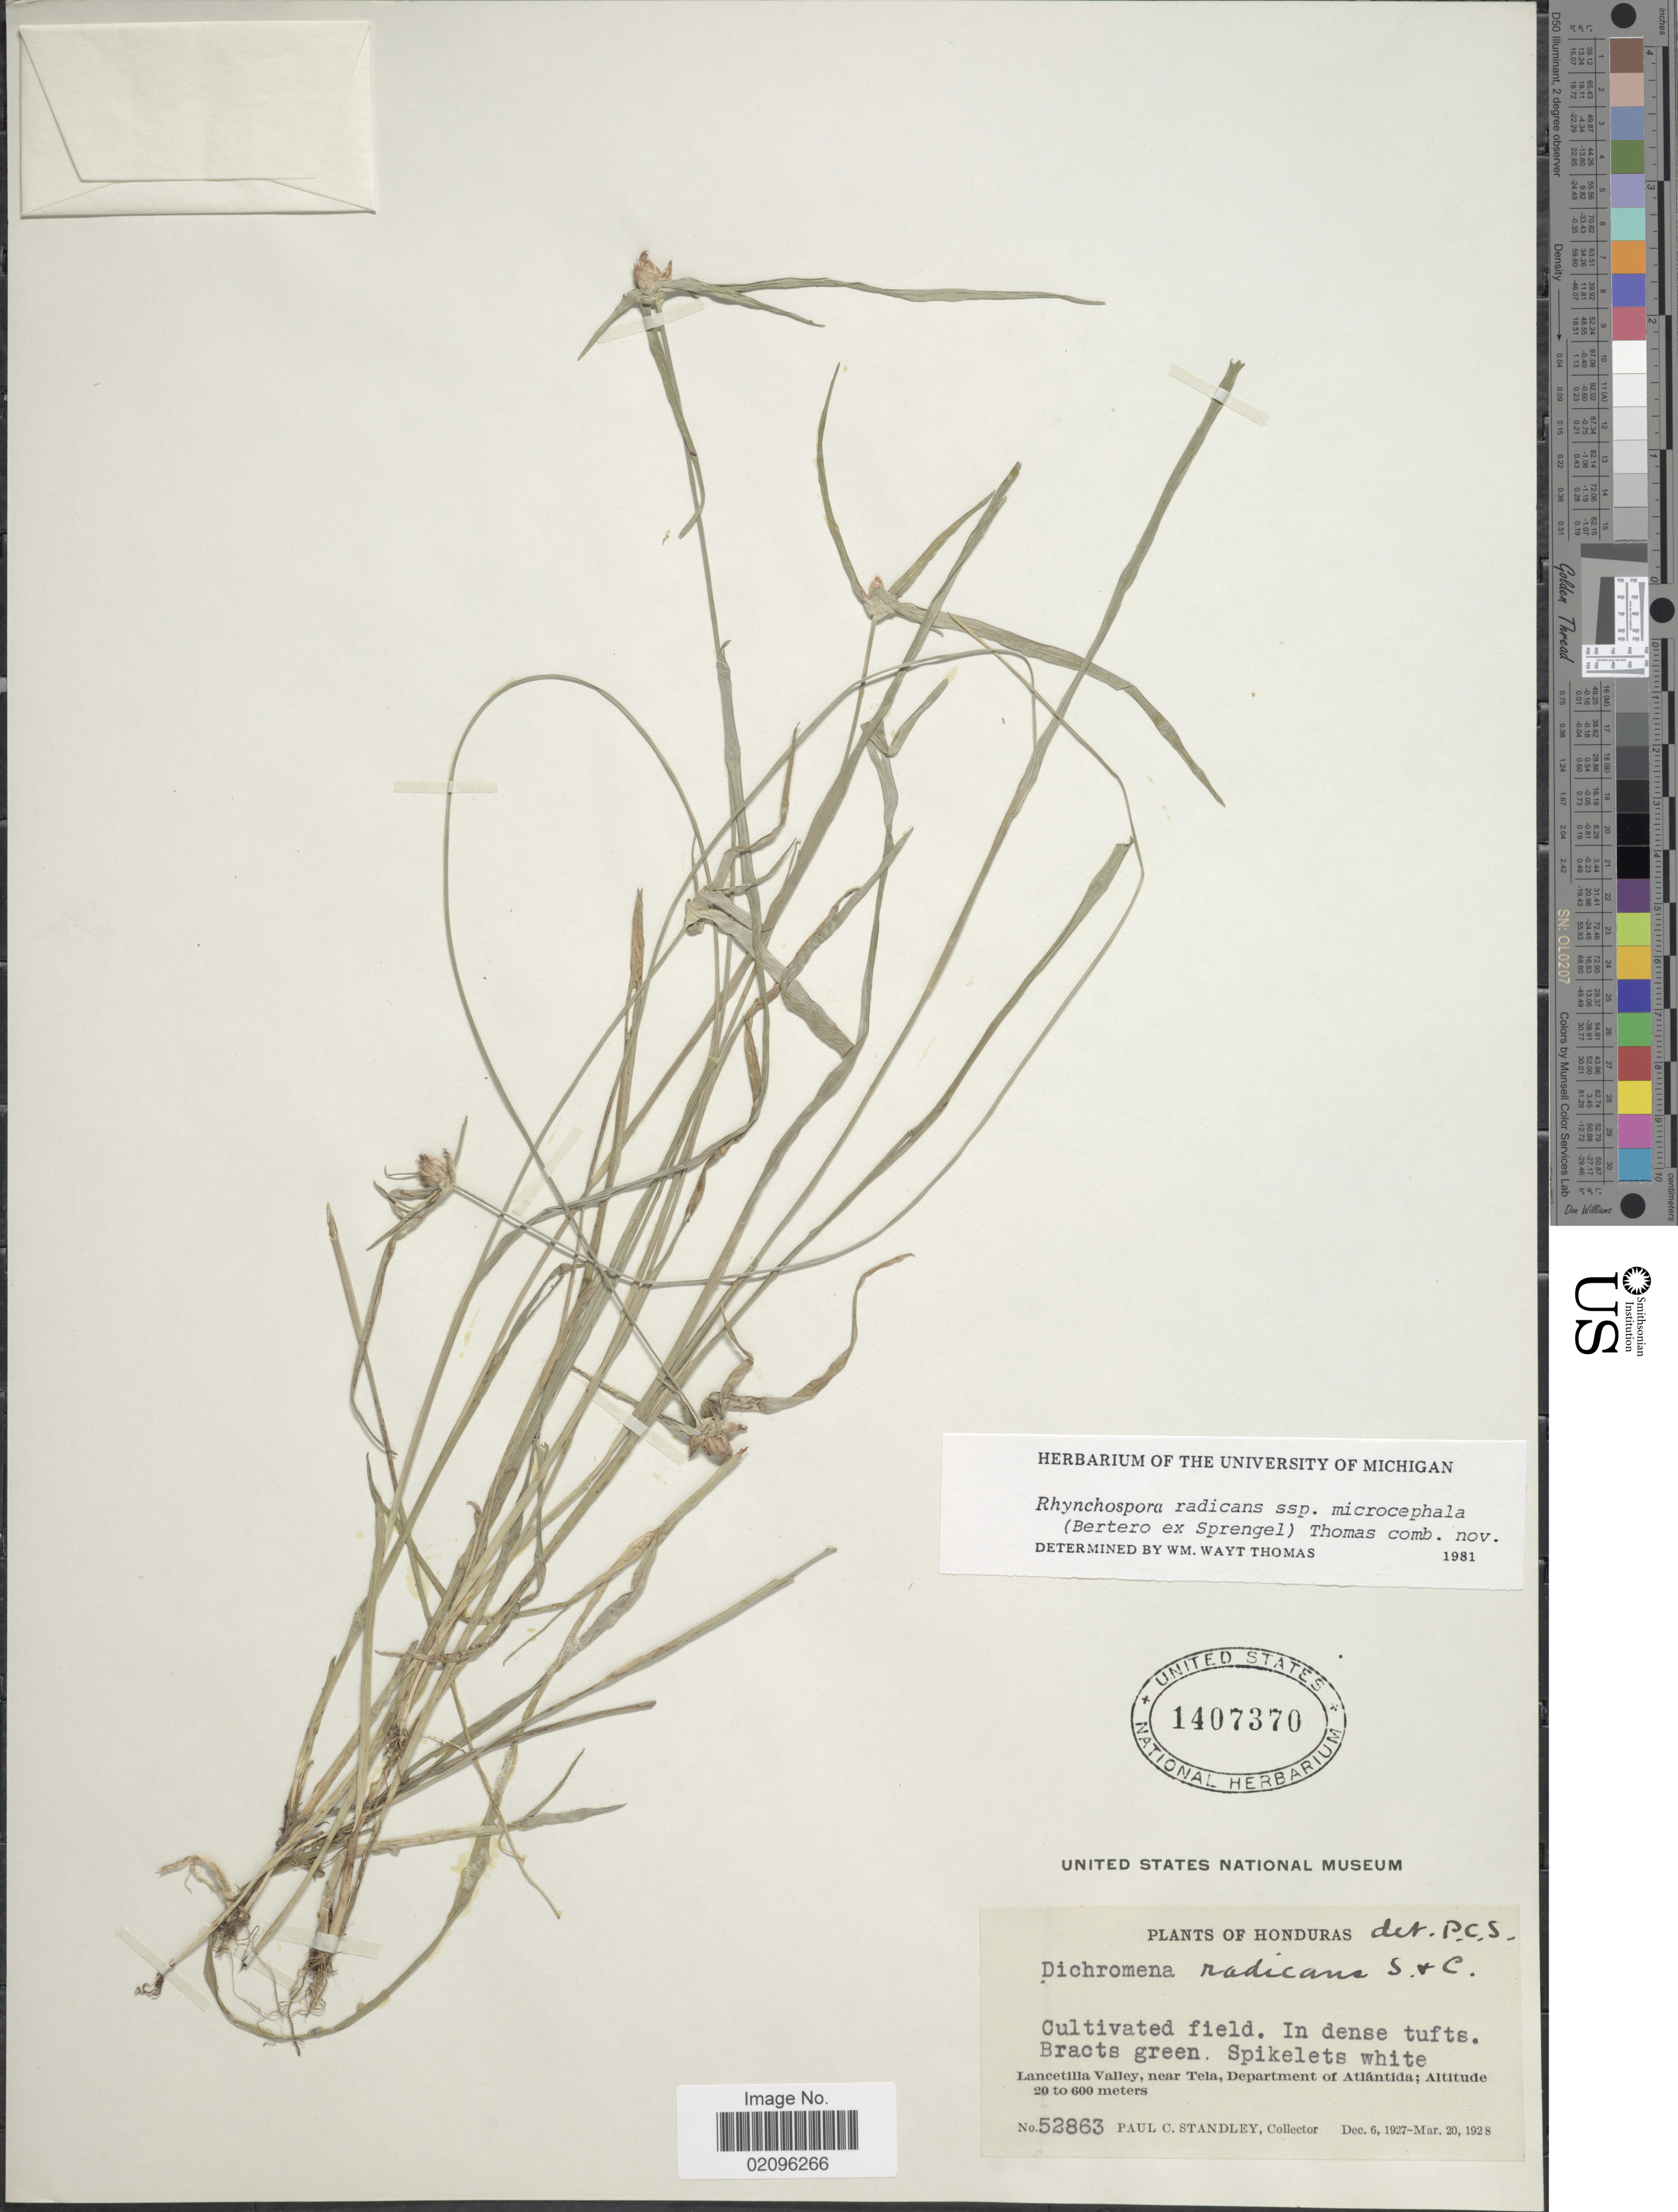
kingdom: Plantae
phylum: Tracheophyta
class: Liliopsida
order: Poales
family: Cyperaceae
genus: Rhynchospora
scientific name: Rhynchospora radicans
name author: (Schltdl. & Cham.) H. Pfeiff.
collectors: P. C. Standley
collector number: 52863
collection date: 1927-12-06/1928-03-20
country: Honduras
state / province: Atlántida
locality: Lancetilla Valley, near Tela, Department of Atlantida.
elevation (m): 20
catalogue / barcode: US 1407370